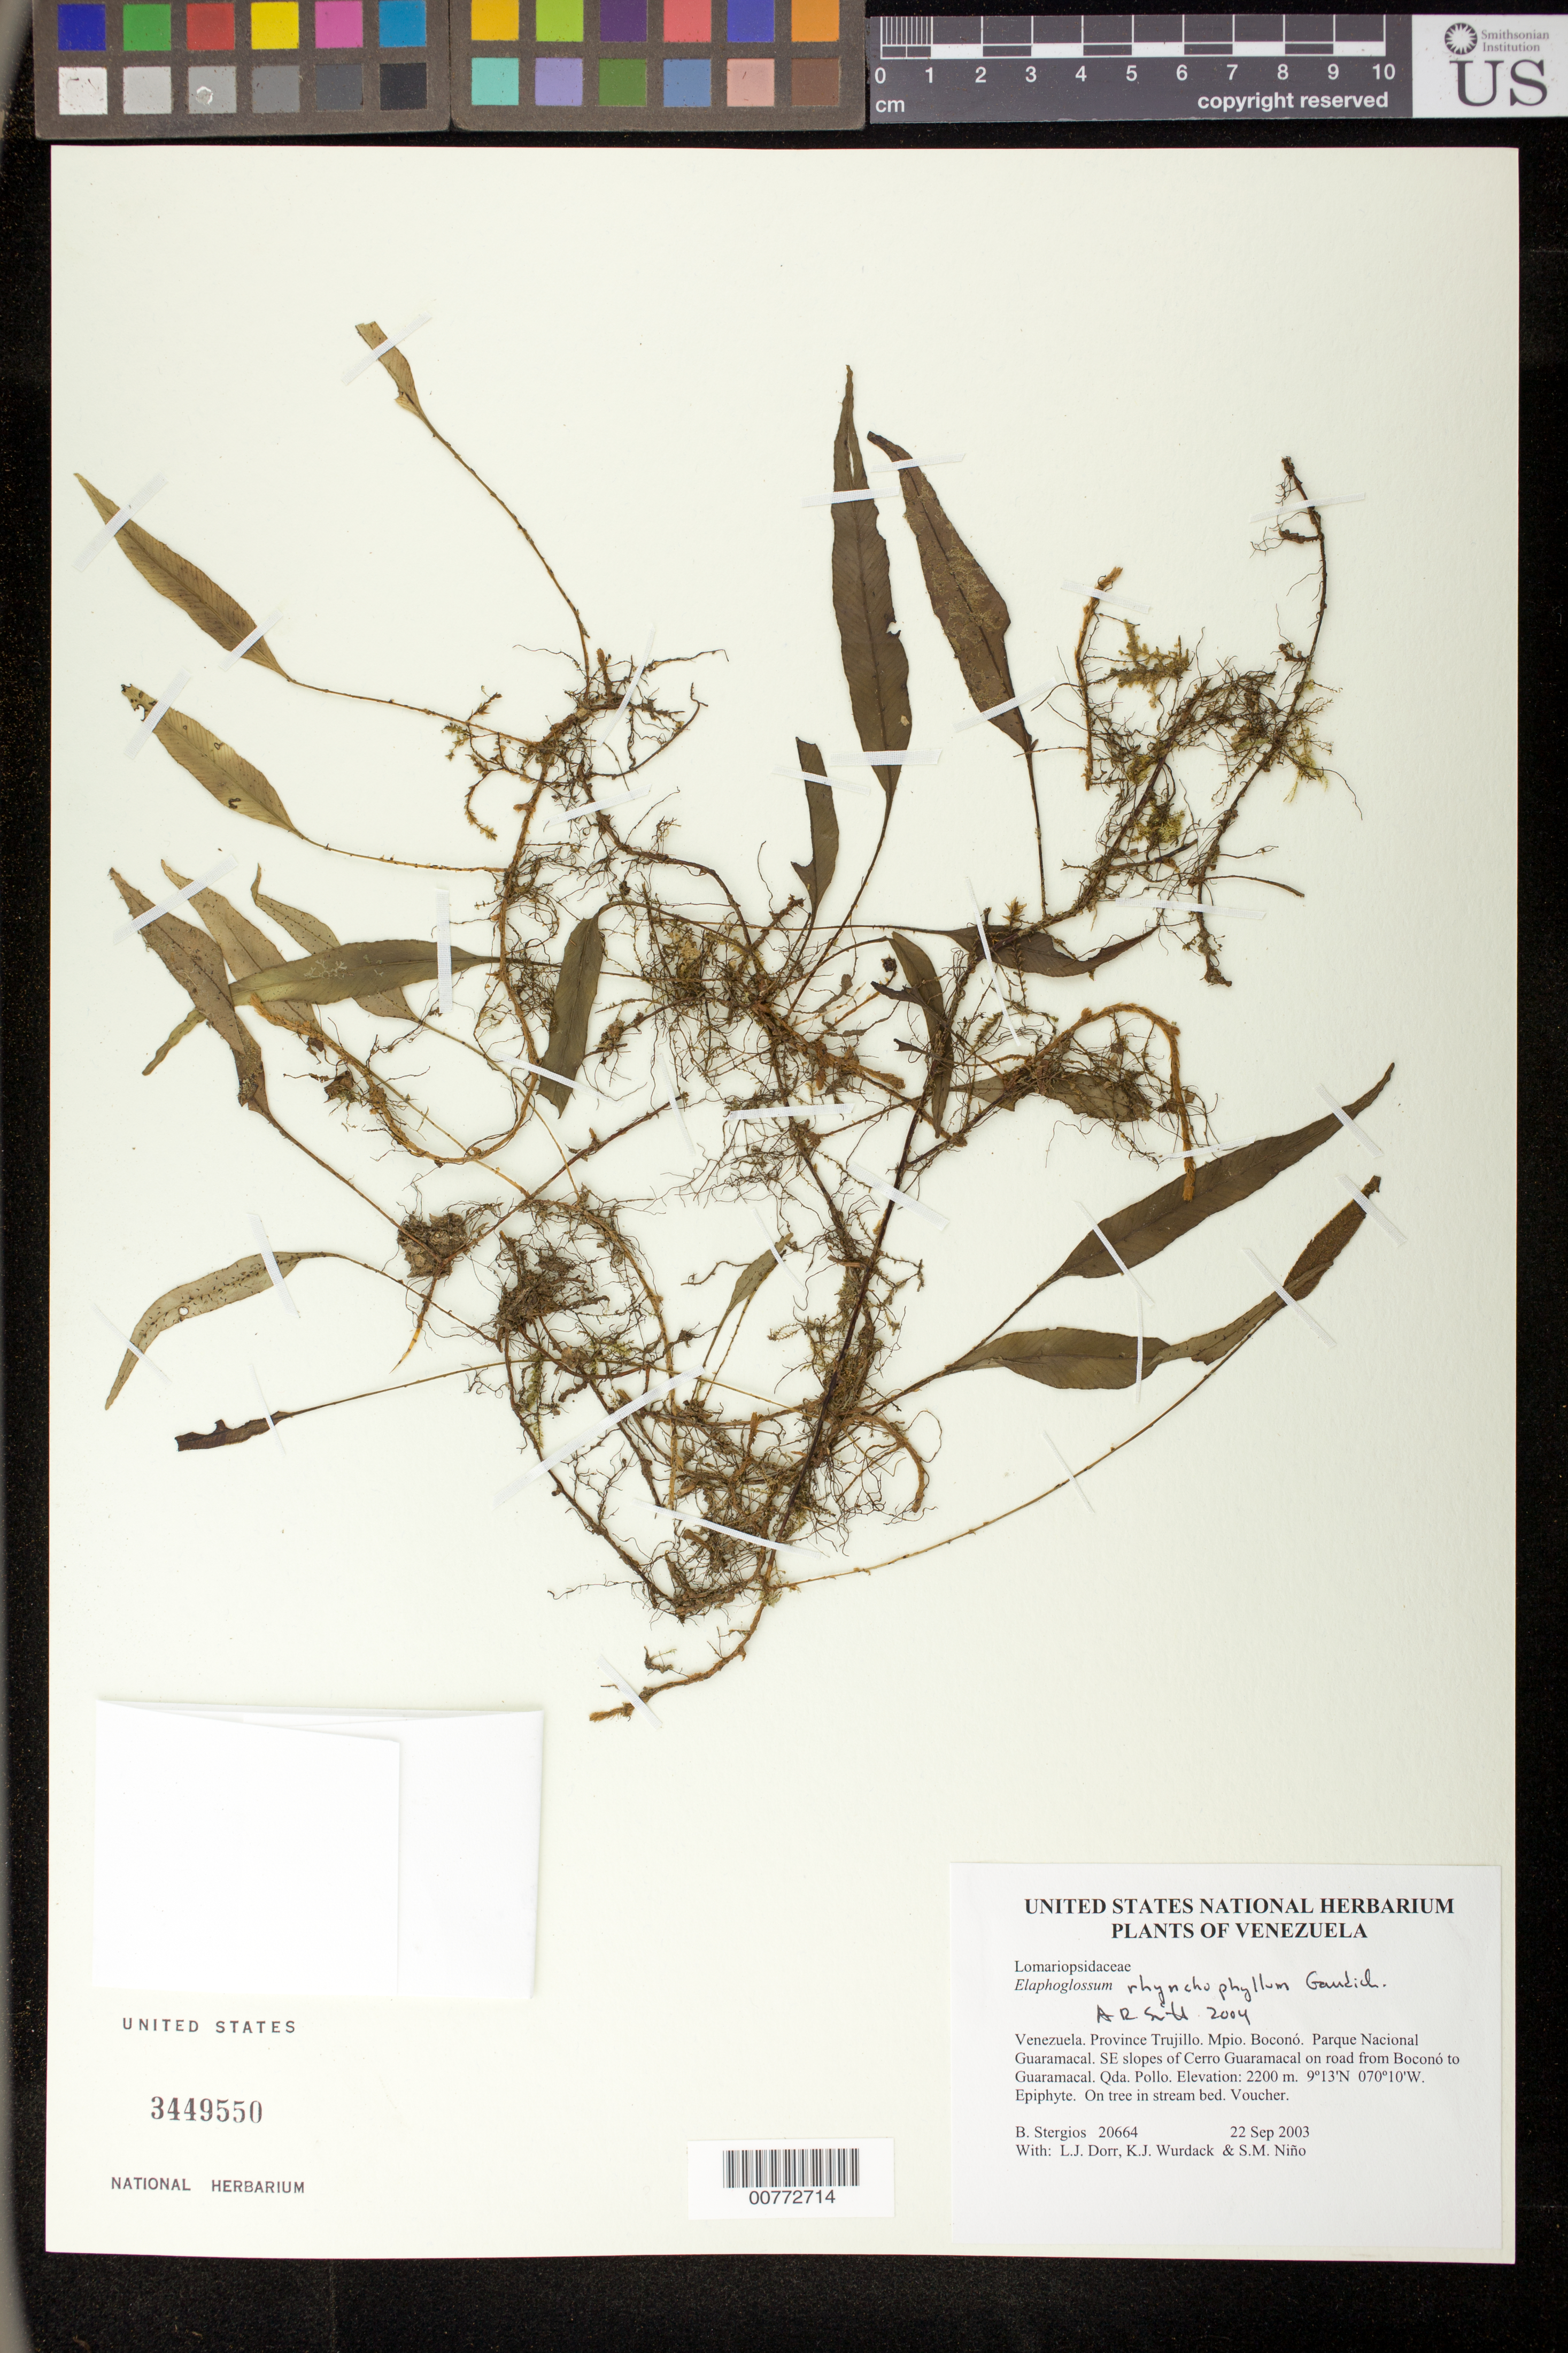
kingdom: Plantae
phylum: Tracheophyta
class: Polypodiopsida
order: Polypodiales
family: Dryopteridaceae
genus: Elaphoglossum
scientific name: Elaphoglossum iloense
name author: (Hook.) T. Moore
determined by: Vasco, A.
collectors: B. G. Stergios, L. J. Dorr, K. Wurdack & S. M. Niño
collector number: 20664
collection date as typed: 22 Sep 2003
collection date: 2003-09-22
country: Venezuela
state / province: Trujillo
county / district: Boconó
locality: Parque Nacional Guaramacal. SE slopes of Cerro Guaramacal on road from Boconó to Guaramacal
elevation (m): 2200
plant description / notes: CAS, NY, PORT, UC, US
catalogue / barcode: US 3449550